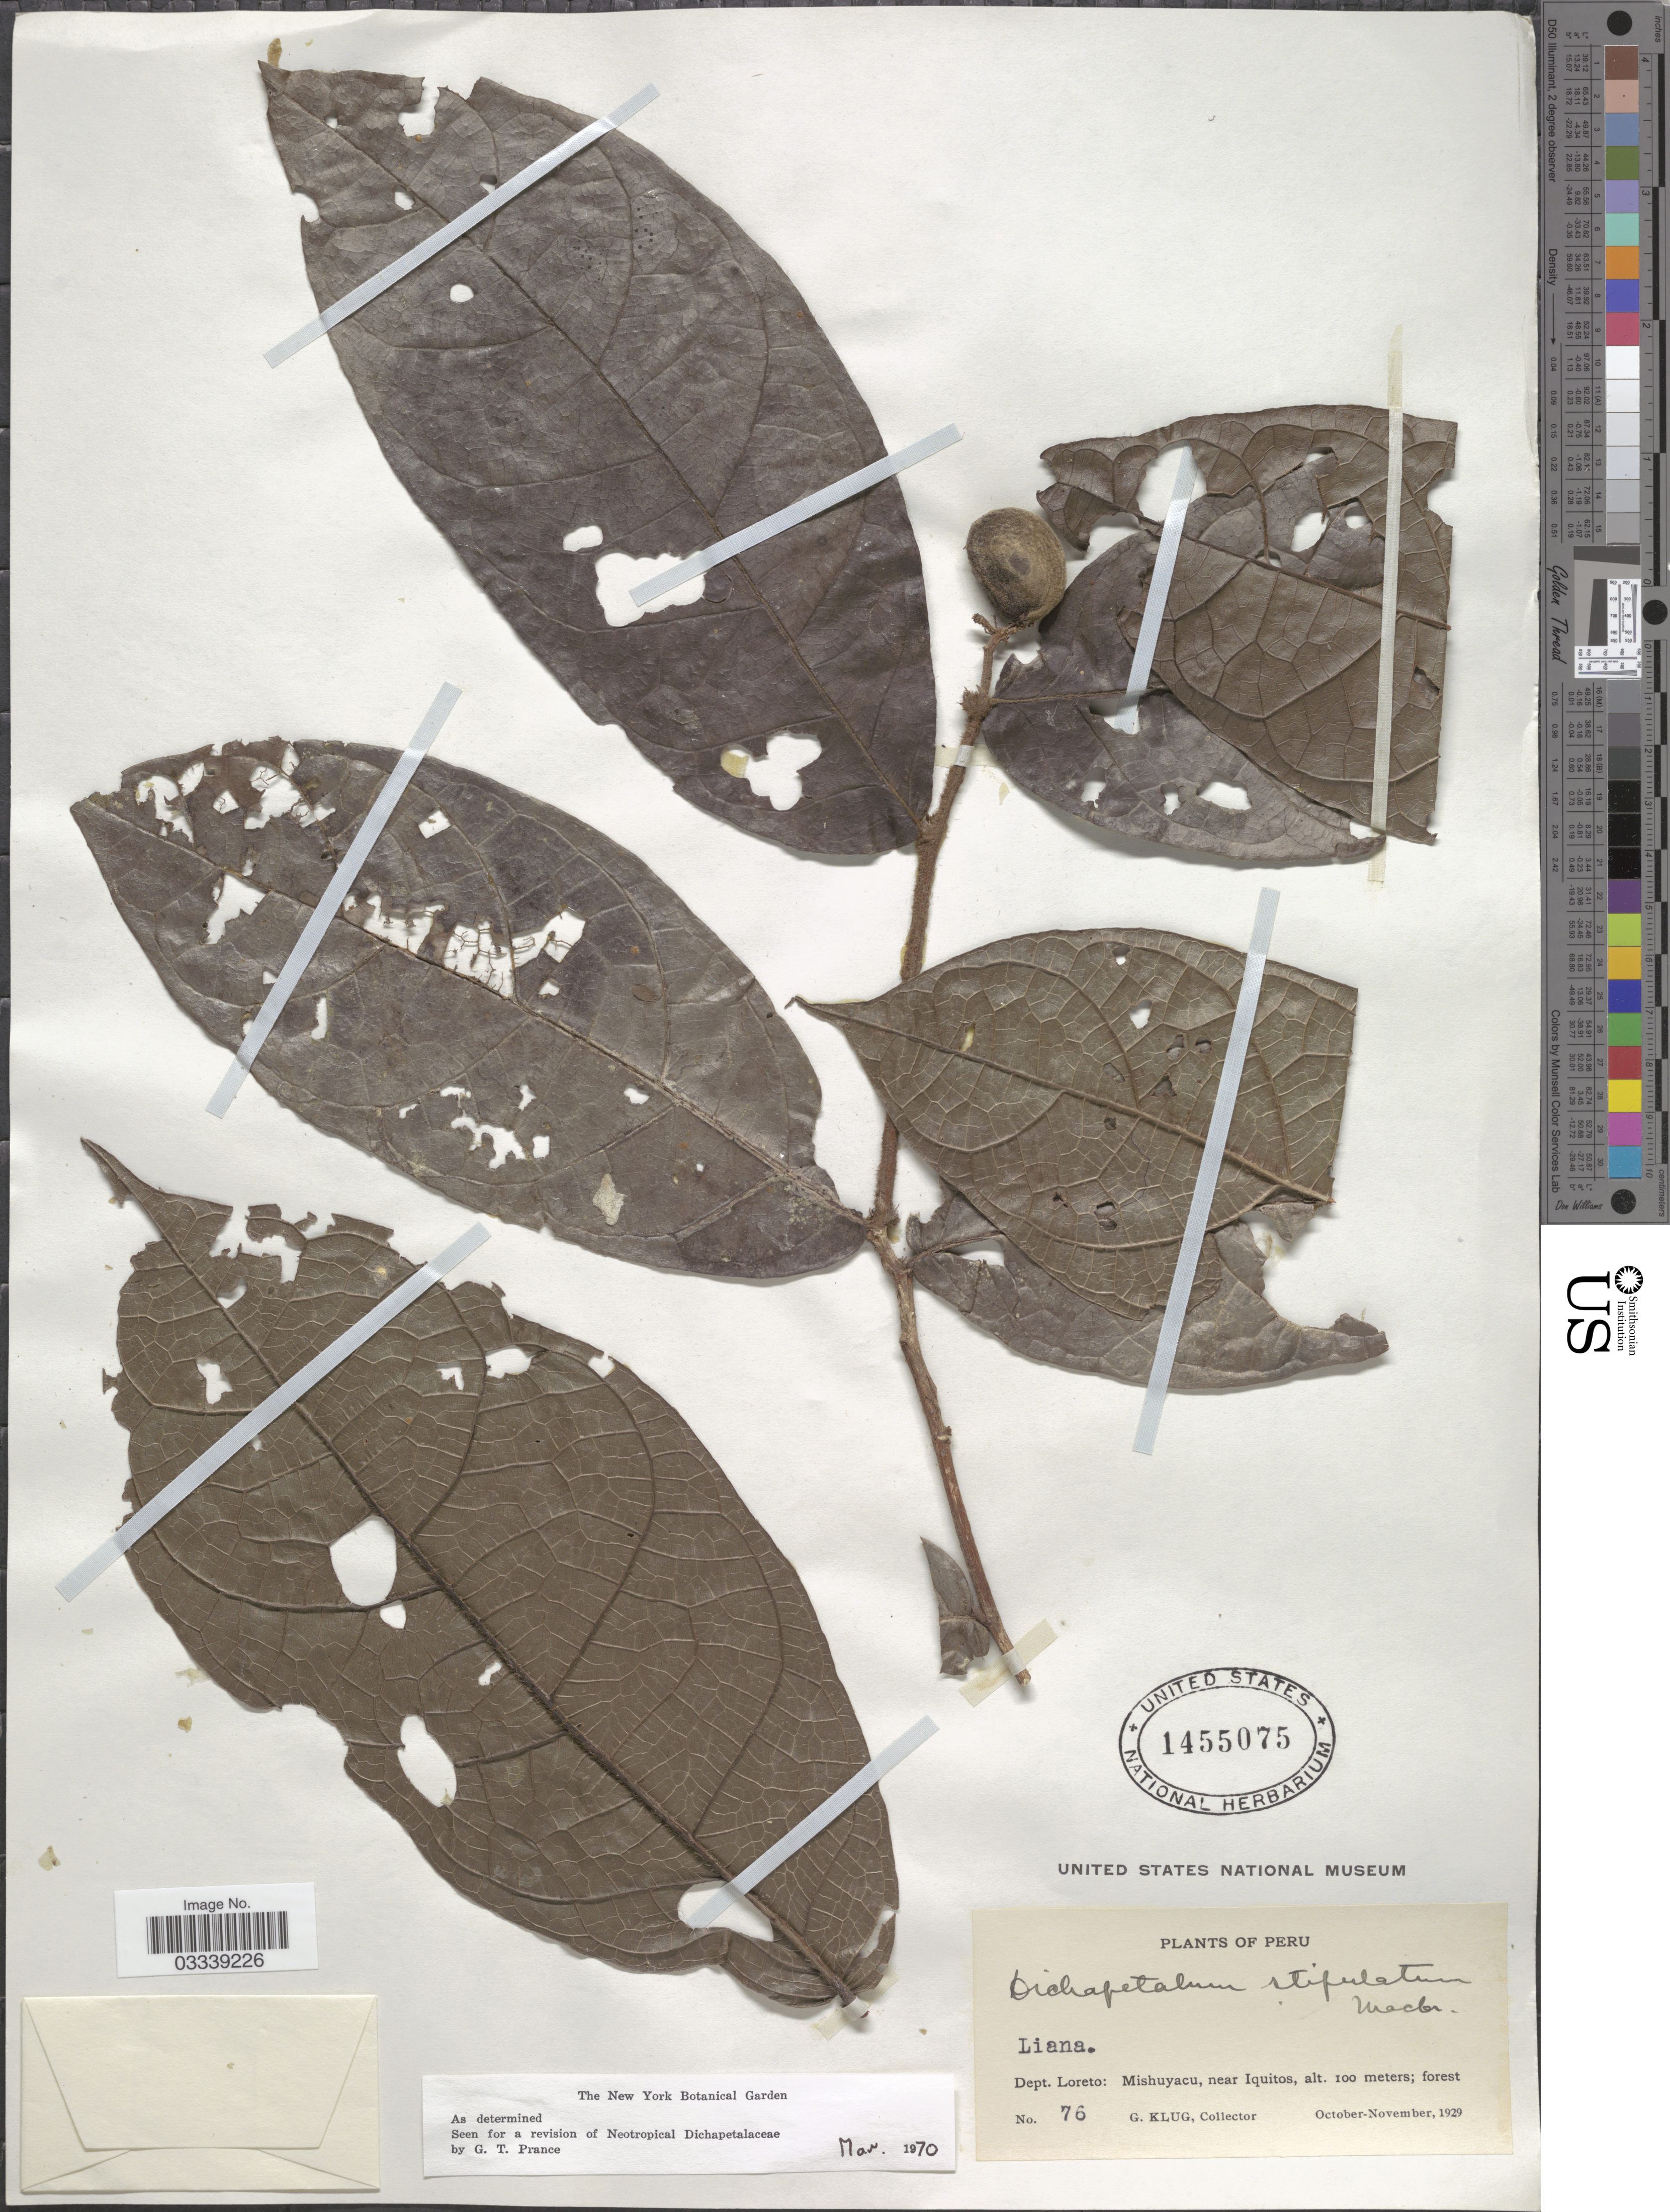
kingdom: Plantae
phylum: Tracheophyta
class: Magnoliopsida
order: Malpighiales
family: Dichapetalaceae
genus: Dichapetalum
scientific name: Dichapetalum stipulatum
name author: J.F. Macbr.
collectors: G. Klug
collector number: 76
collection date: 1929-10/1929-11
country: Peru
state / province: Loreto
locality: Dept. Loreto: Mishuyacu, near Iquitos.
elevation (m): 100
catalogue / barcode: US 1455075